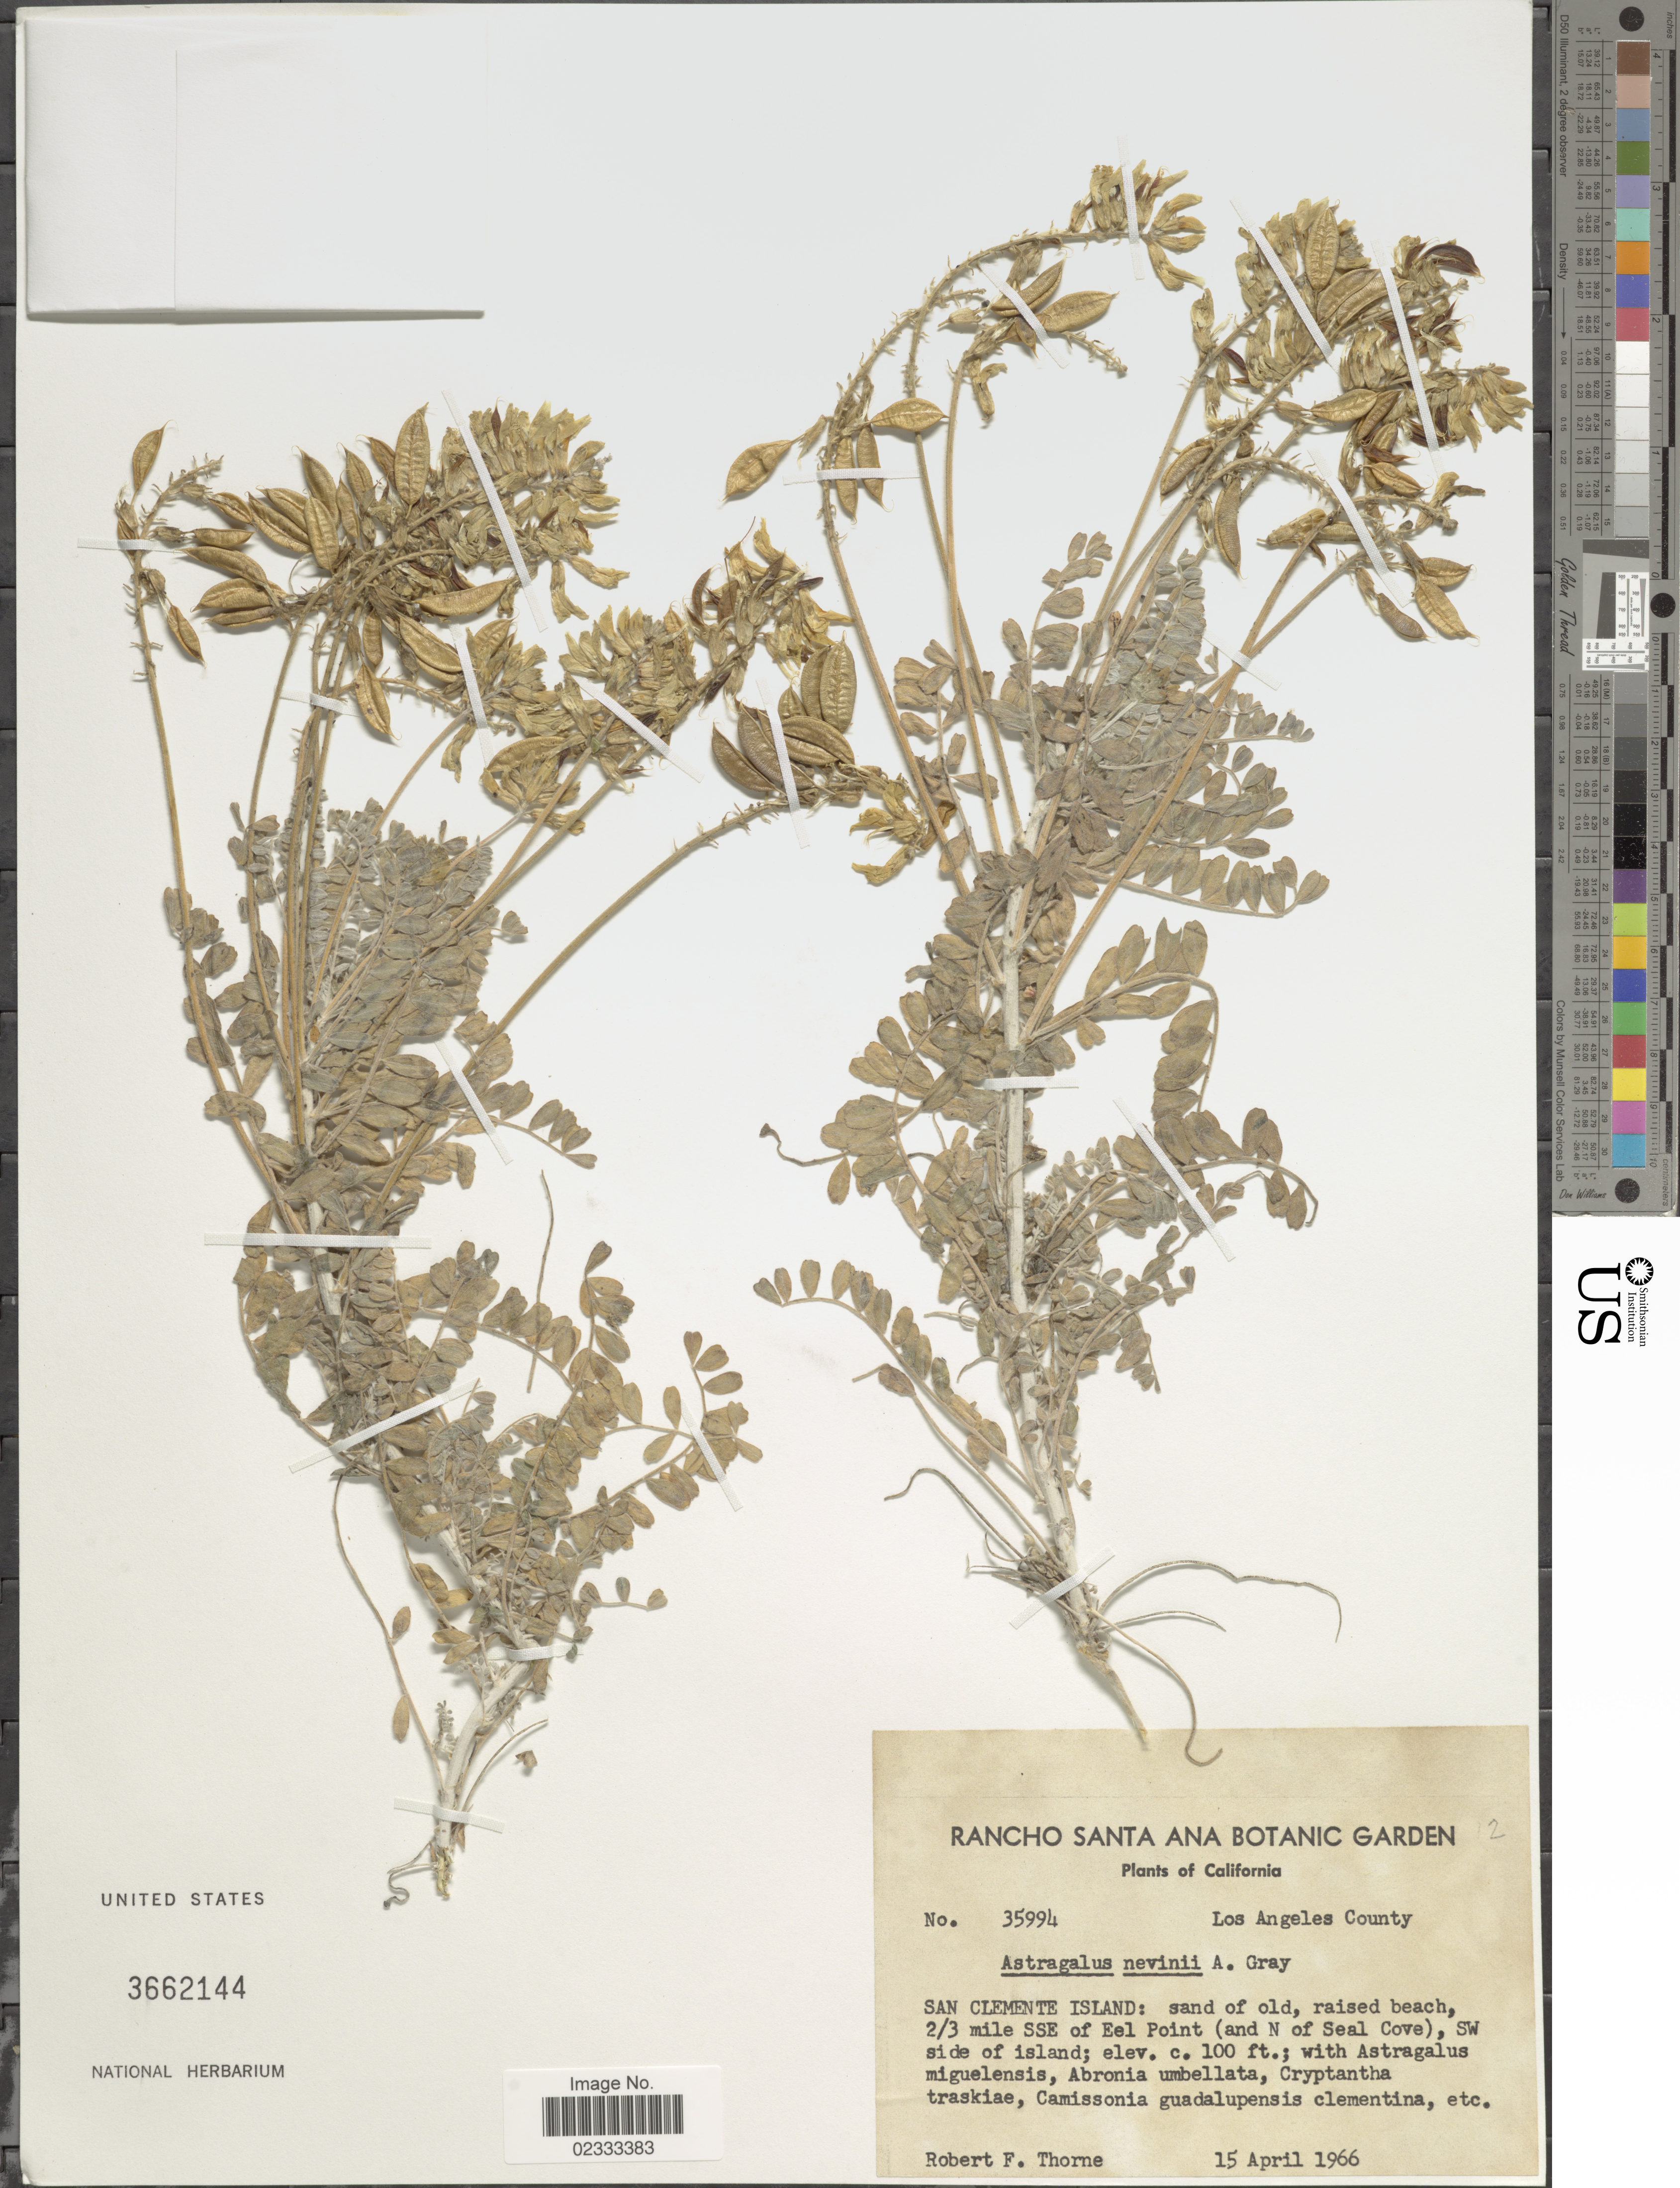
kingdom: Plantae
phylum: Tracheophyta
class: Magnoliopsida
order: Fabales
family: Fabaceae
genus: Astragalus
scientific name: Astragalus nevinii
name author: A. Gray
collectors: R. F. Thorne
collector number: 35994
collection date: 1966-04-15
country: United States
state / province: California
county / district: Los Angeles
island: San Clemente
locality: San Clemente Island: sand of old, raised beach, 2/3 mile SE of Eel Point (and N of Sea Cove), SW side of island.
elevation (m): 30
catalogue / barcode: US 3662144